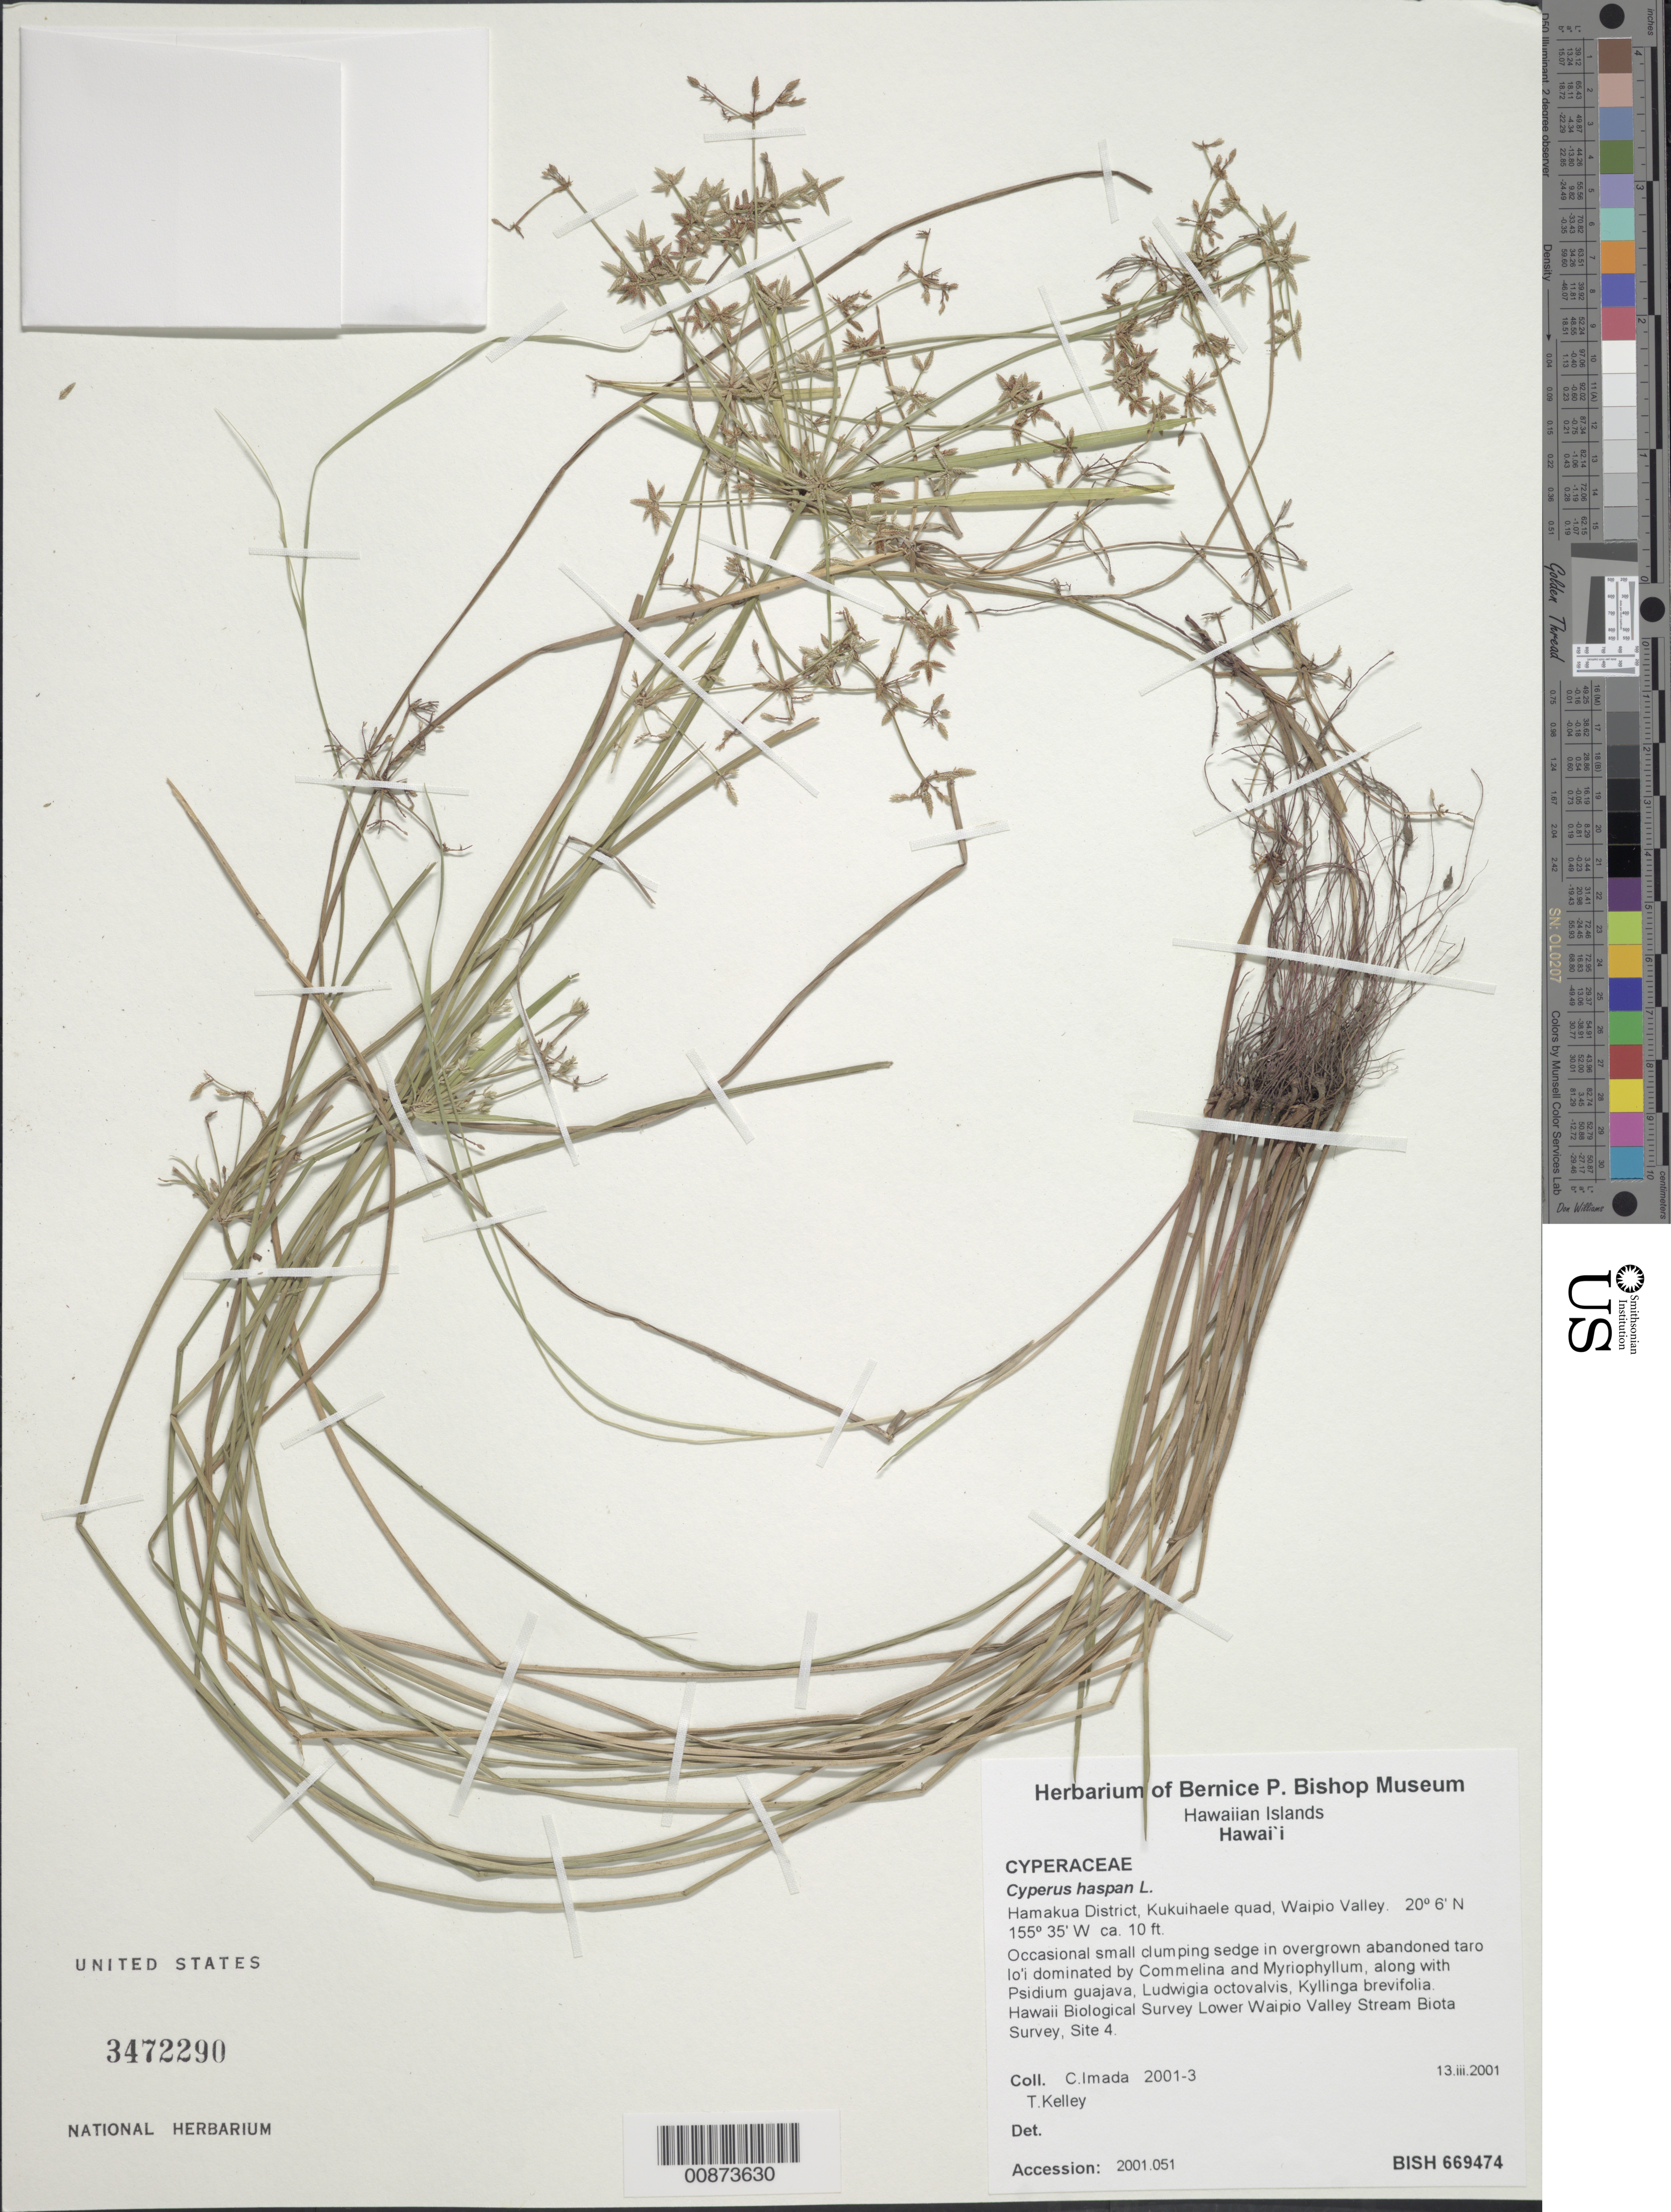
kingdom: Plantae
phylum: Tracheophyta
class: Liliopsida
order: Poales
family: Cyperaceae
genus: Cyperus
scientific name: Cyperus haspan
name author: L.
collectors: C. Imada & T. Kelley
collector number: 2001-3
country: United States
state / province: Hawaii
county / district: Hawaii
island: Hawaii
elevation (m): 3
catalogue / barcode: US 3472290